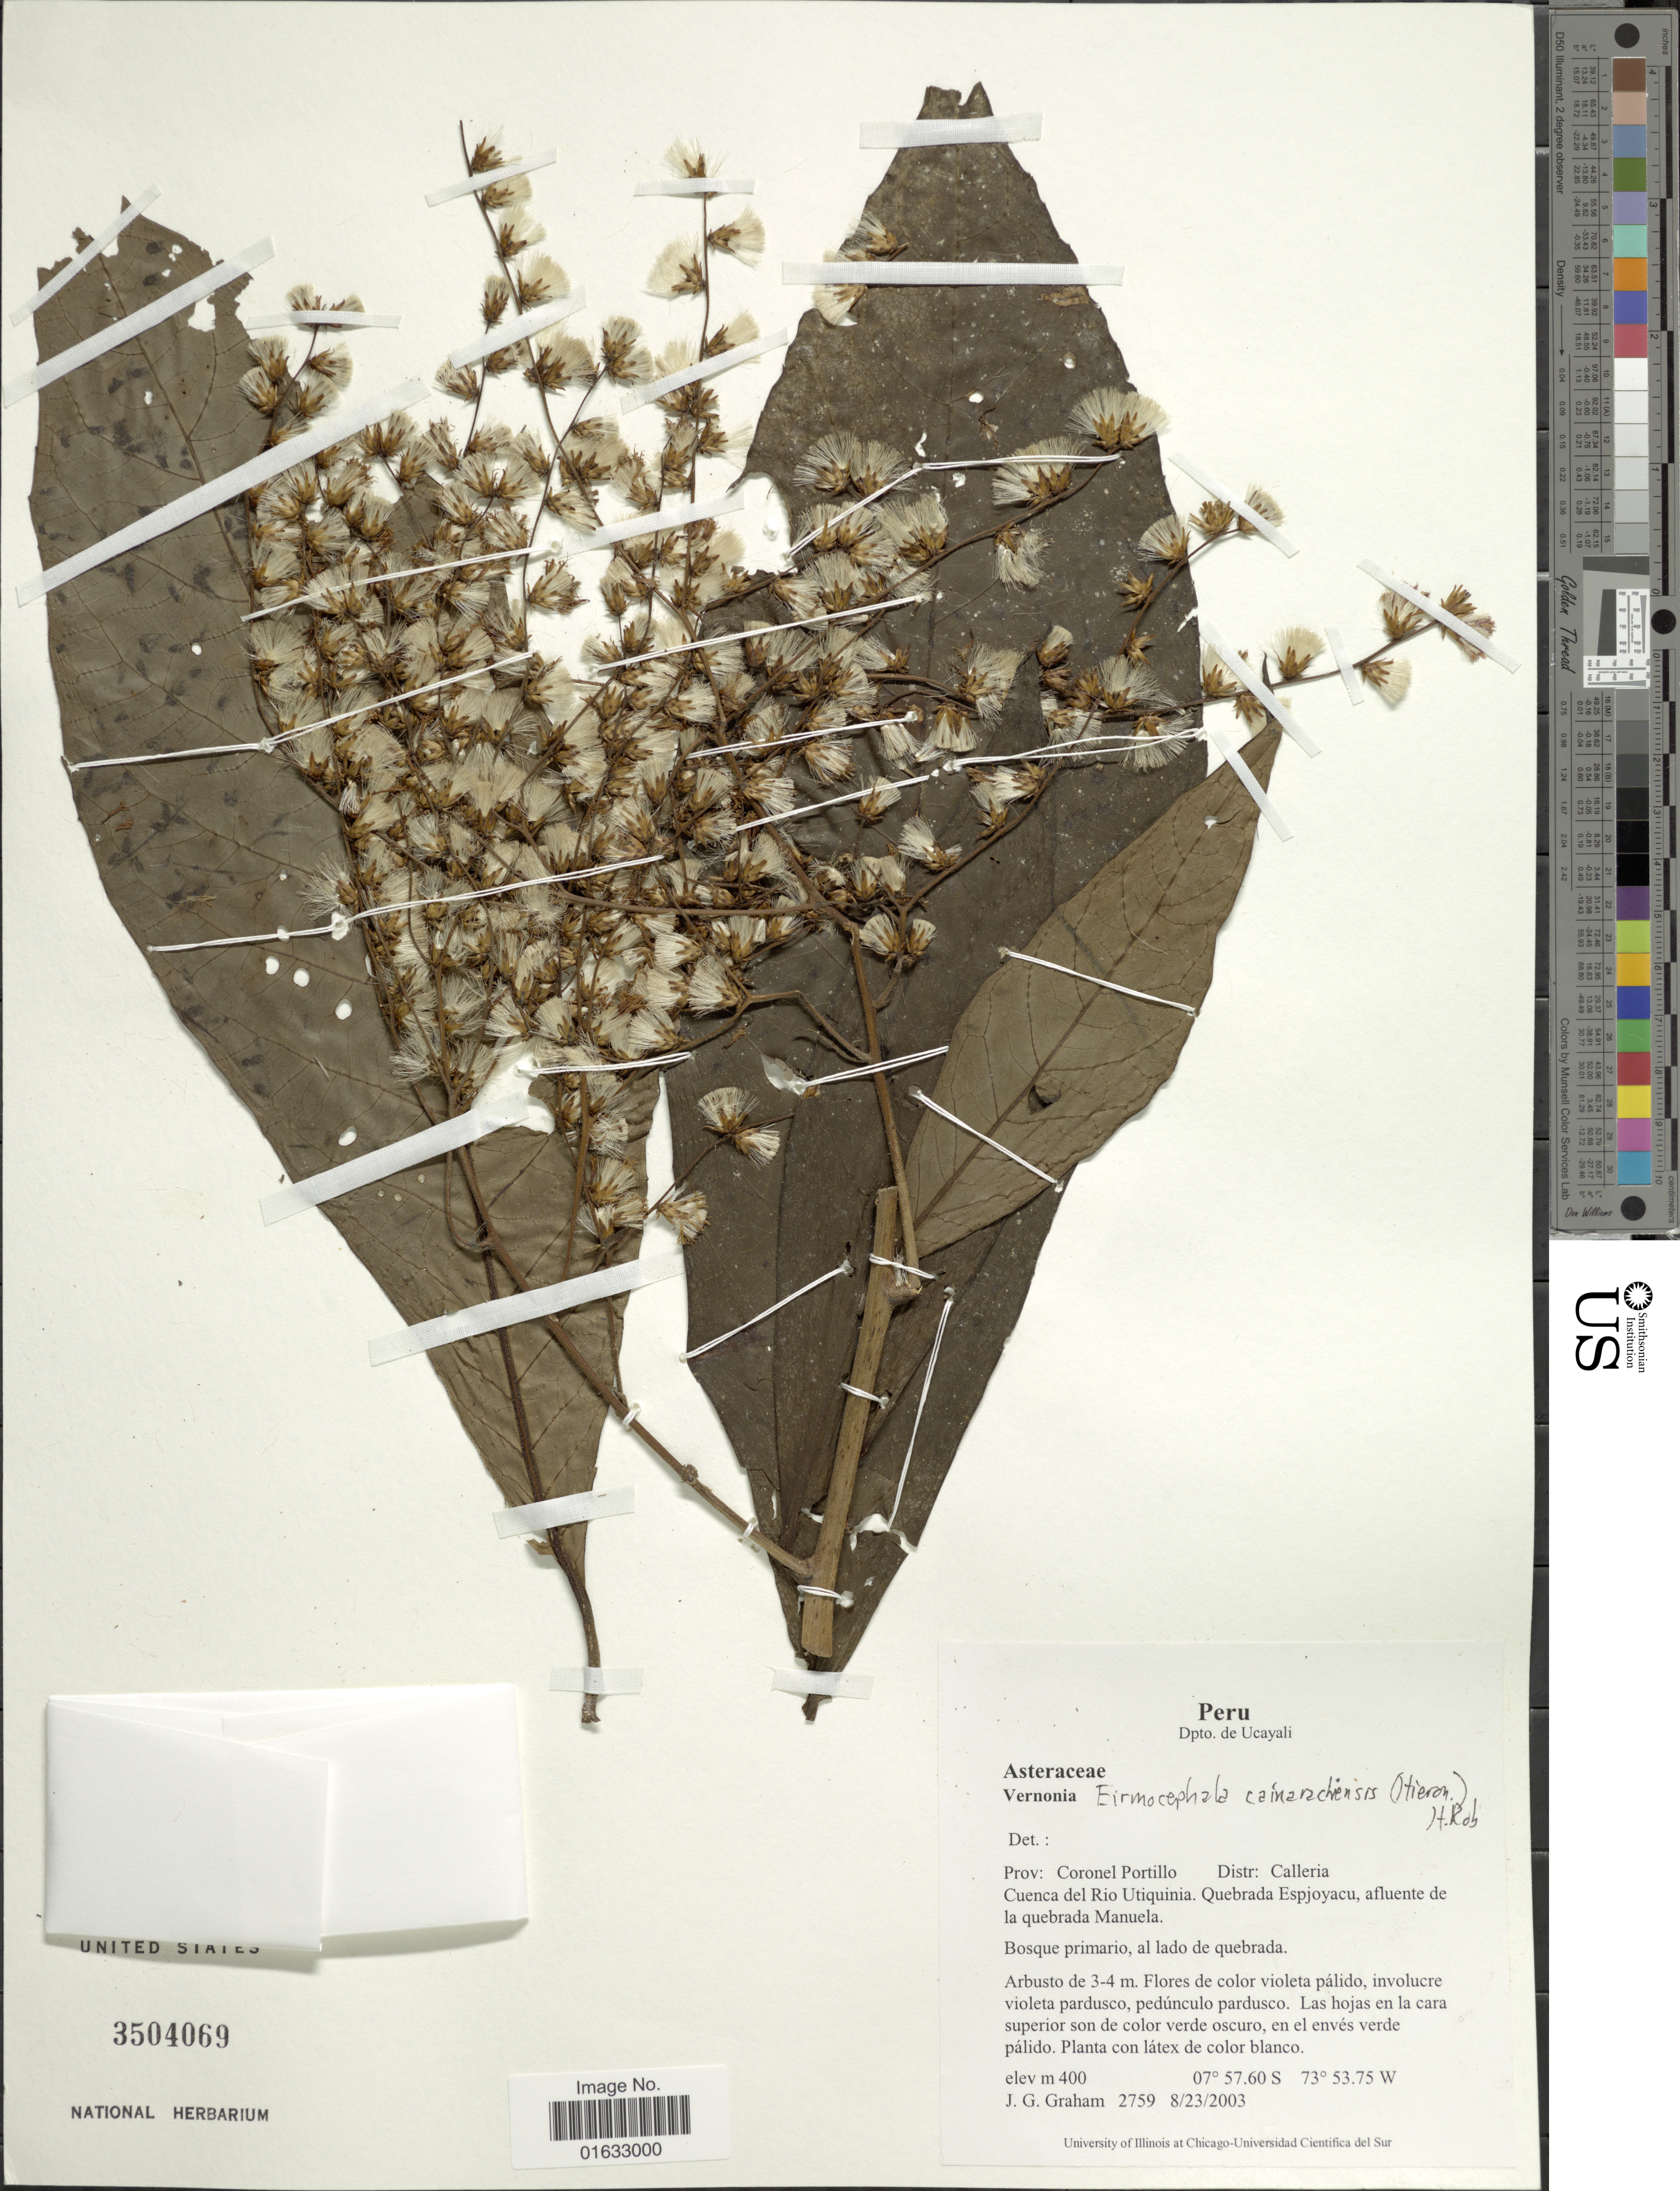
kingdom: Plantae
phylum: Tracheophyta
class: Magnoliopsida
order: Asterales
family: Asteraceae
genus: Eirmocephala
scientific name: Eirmocephala cainarachiensis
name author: (Hieron.) H. Rob.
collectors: J. Graham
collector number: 2759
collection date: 2003-08-23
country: Peru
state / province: Ucayali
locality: Peru, Dpto. de Ucayali, Prov. Coronel Portillo, Distr: Calleria, Cuenca del Rio Utiquinia. Quebrada Espojoyacu, afluente de la quebrada Manuela.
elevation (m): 400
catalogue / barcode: US 3504069